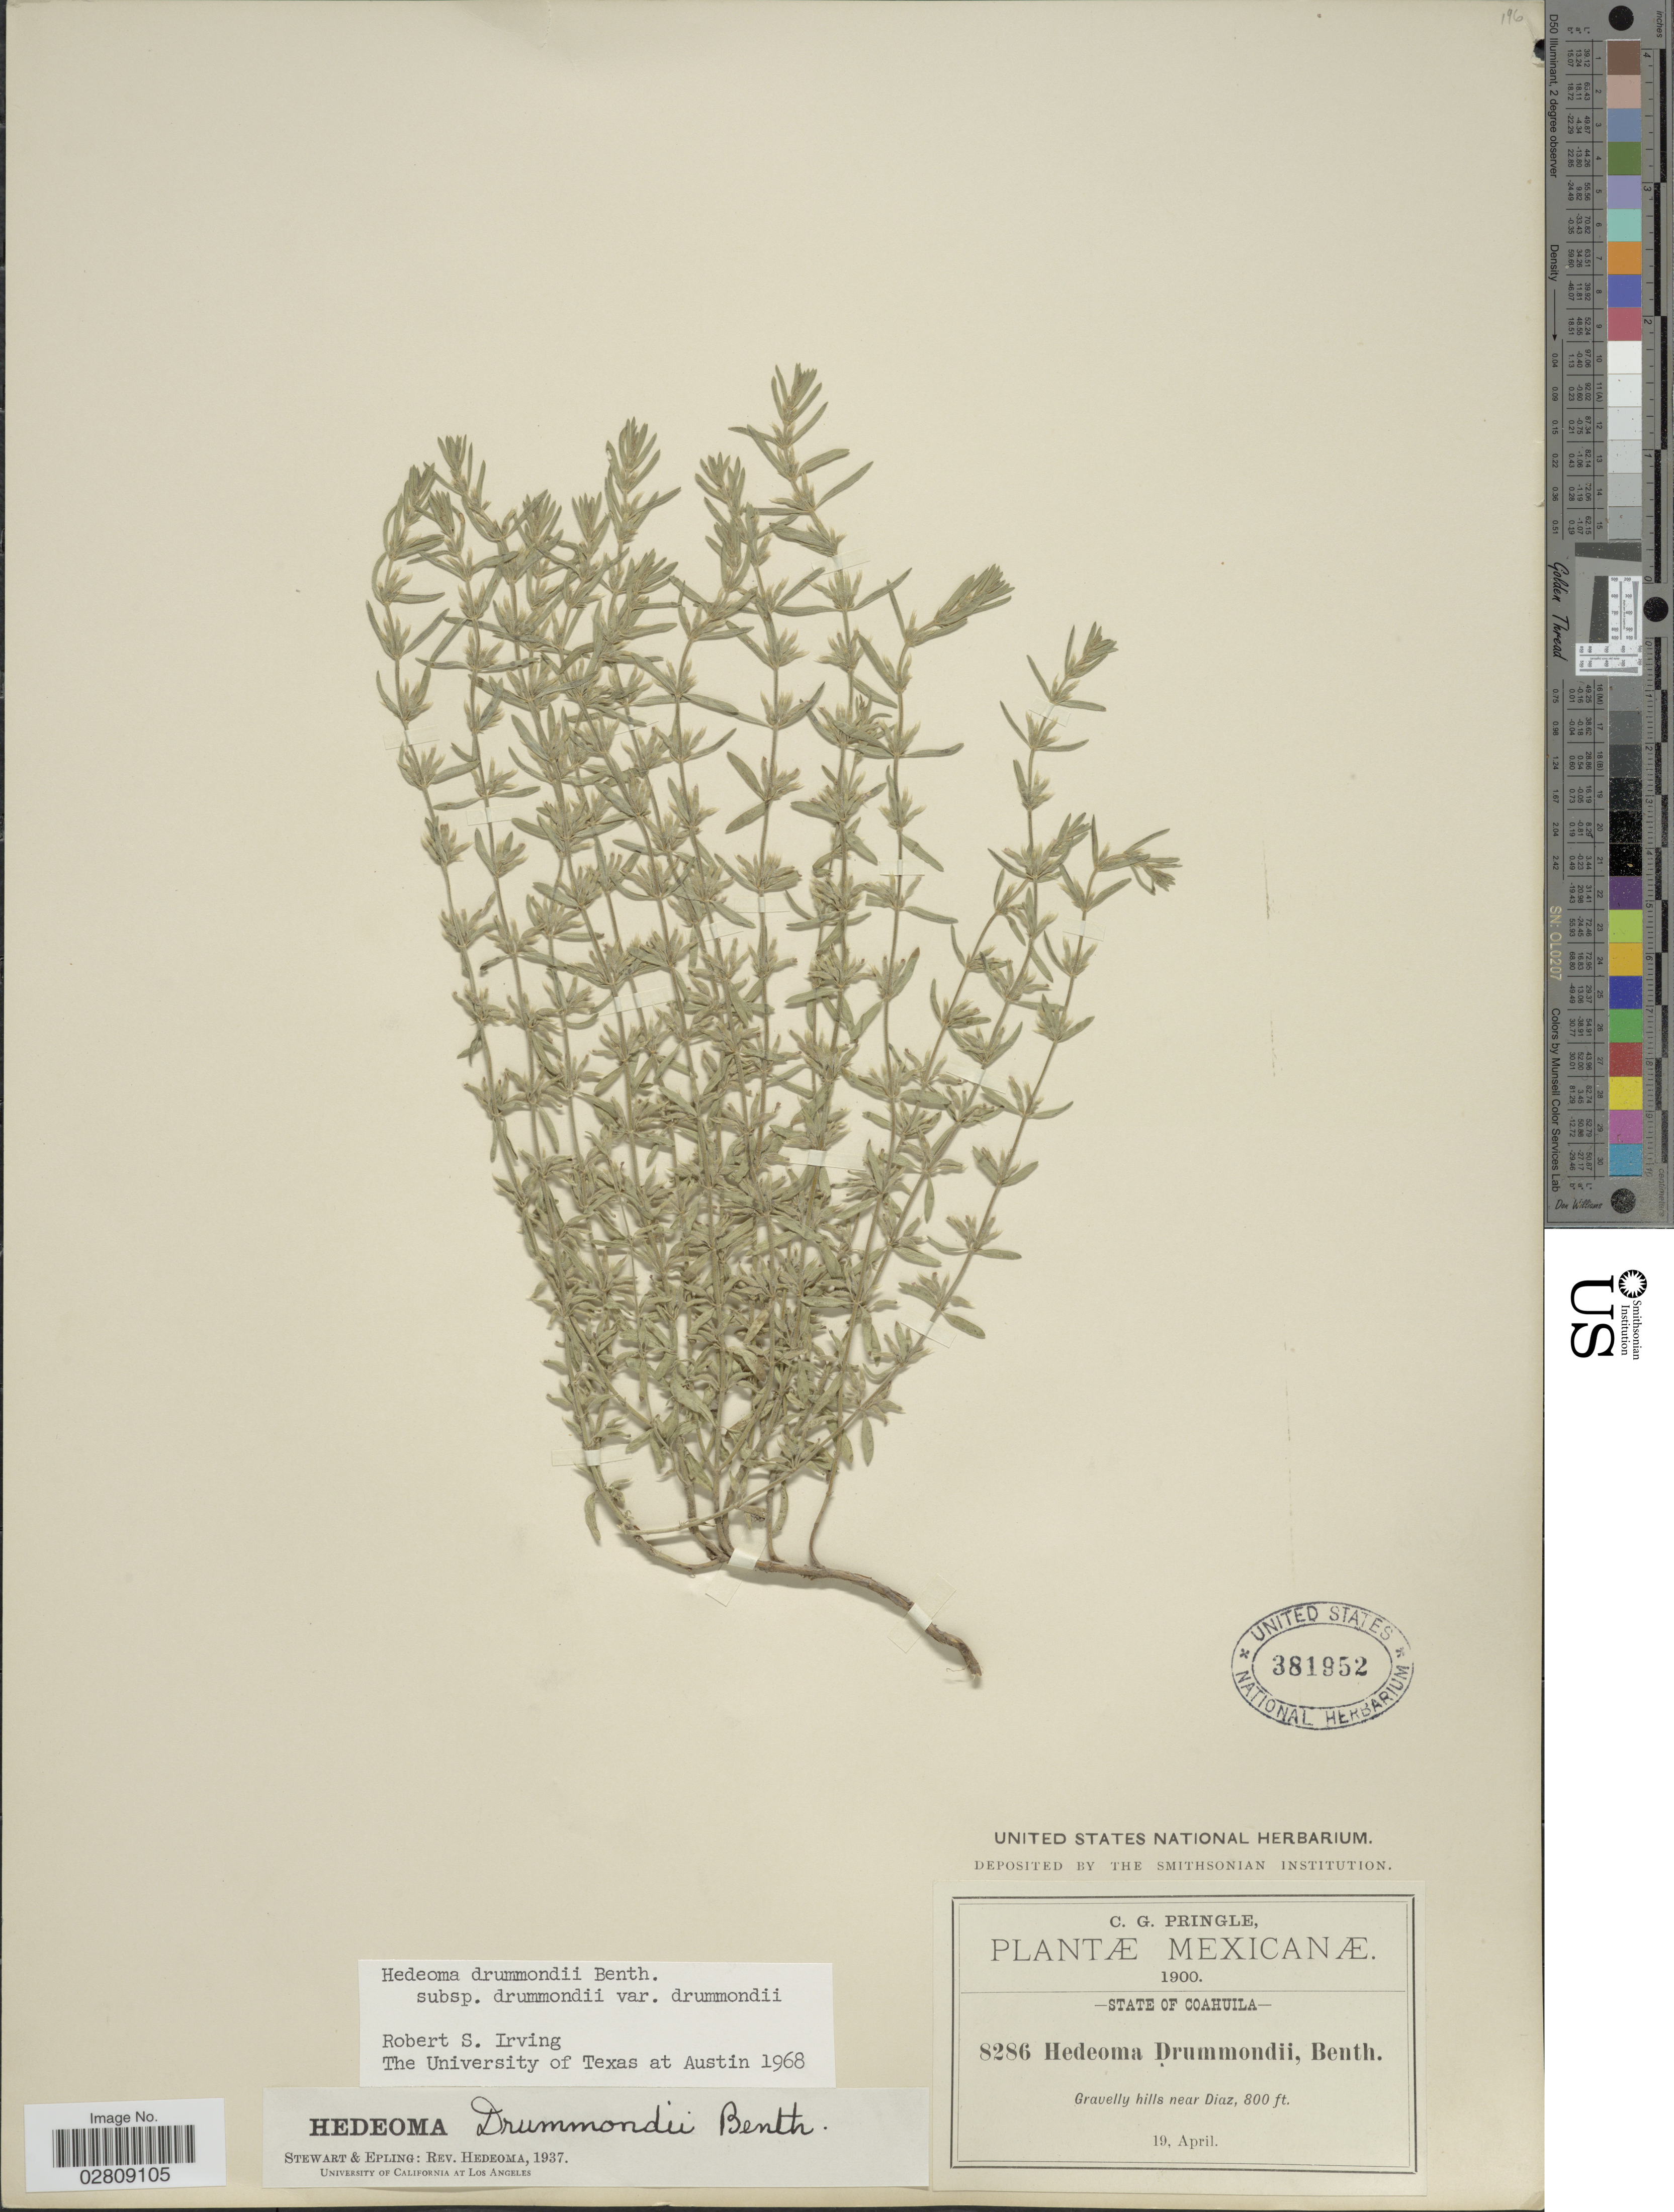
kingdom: Plantae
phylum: Tracheophyta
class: Magnoliopsida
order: Lamiales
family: Lamiaceae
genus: Hedeoma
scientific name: Hedeoma drummondii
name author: Benth.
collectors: C. G. Pringle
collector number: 8286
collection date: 1900-04-19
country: Mexico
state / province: Coahuila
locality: Gravelly hills near Diaz.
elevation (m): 244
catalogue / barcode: US 381952